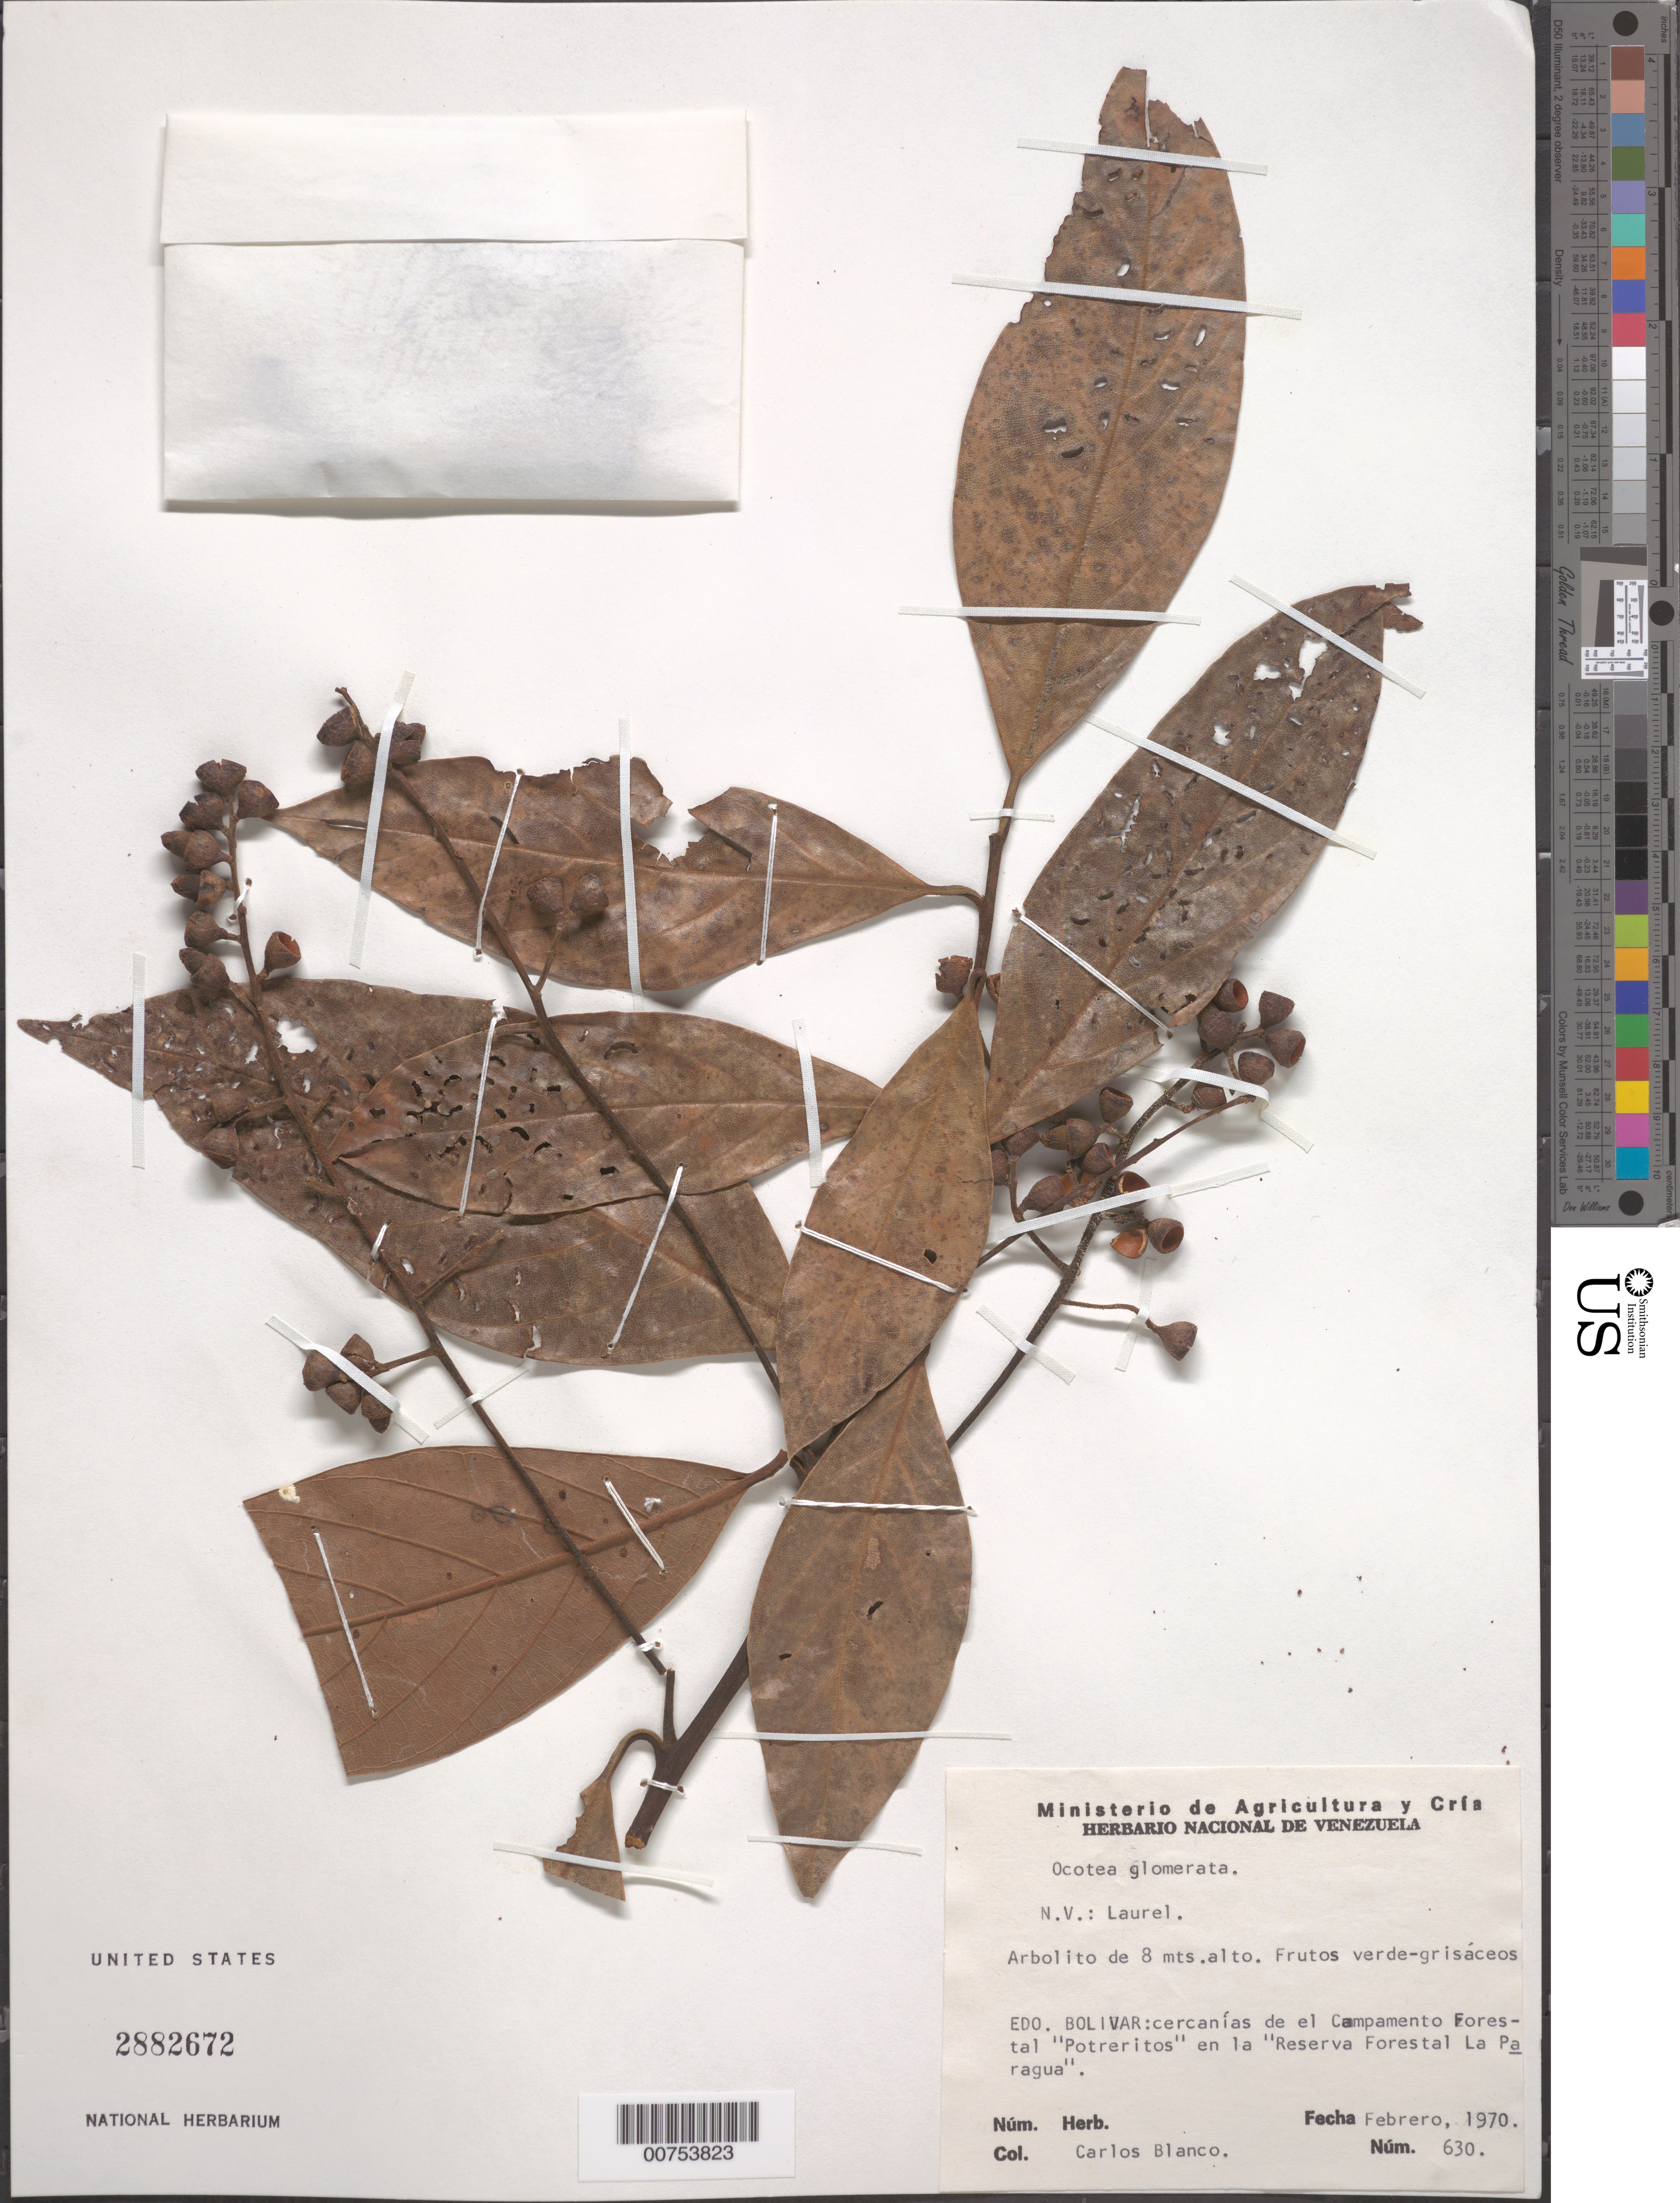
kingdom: Plantae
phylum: Tracheophyta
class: Magnoliopsida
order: Laurales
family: Lauraceae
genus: Ocotea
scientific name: Ocotea glomerata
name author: (Nees) Mez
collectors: C. A. Blanco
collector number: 630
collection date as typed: Feb-70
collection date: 1970-02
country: Venezuela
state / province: Bolívar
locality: Campamento Forestal "Potreritos", Reserva Forestal La Paragua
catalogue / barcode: US 2882672